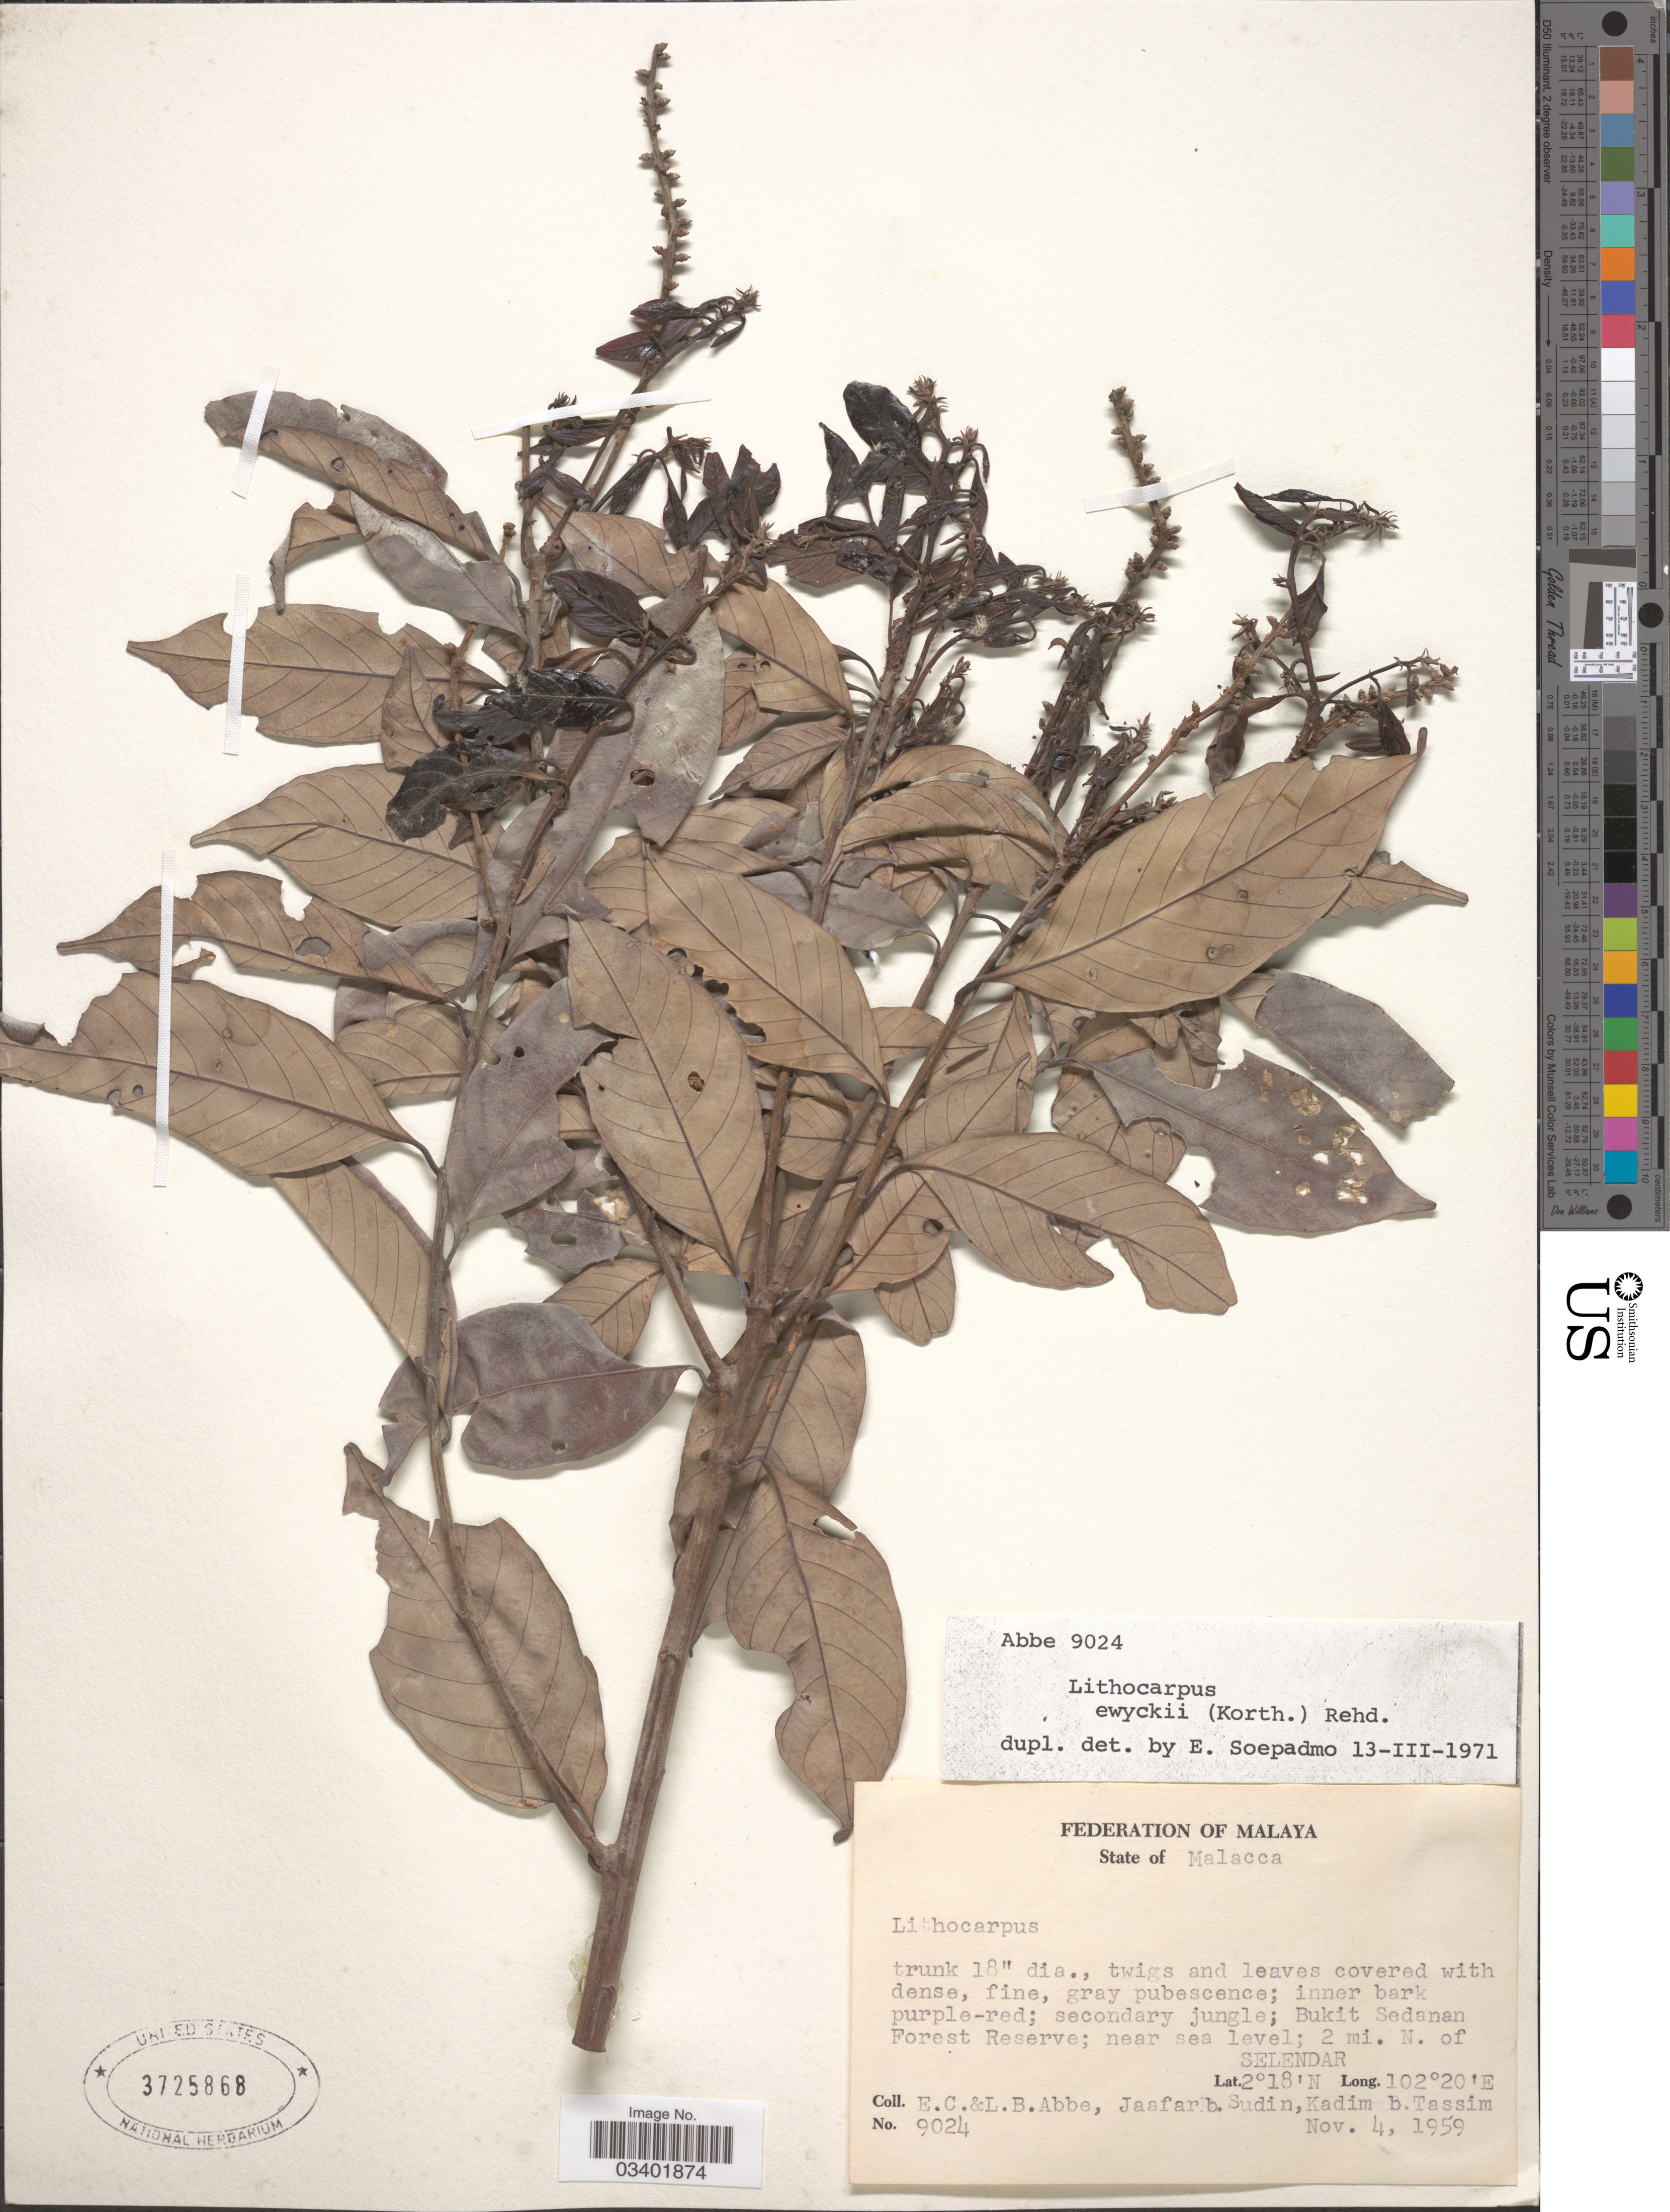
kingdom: Plantae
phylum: Tracheophyta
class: Magnoliopsida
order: Fagales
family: Fagaceae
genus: Lithocarpus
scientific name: Lithocarpus ewyckii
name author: (Korth.) Rehder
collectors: E. C. Abbe, L. B. Abbe, J. Sudin & K. Tassim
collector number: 9024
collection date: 1959-11-04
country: Malaysia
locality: Federation of Malaya. State of Malacca. Bukit Sedanan Forest Reserve; 2 mi. N. of Selendar.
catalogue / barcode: US 3725868